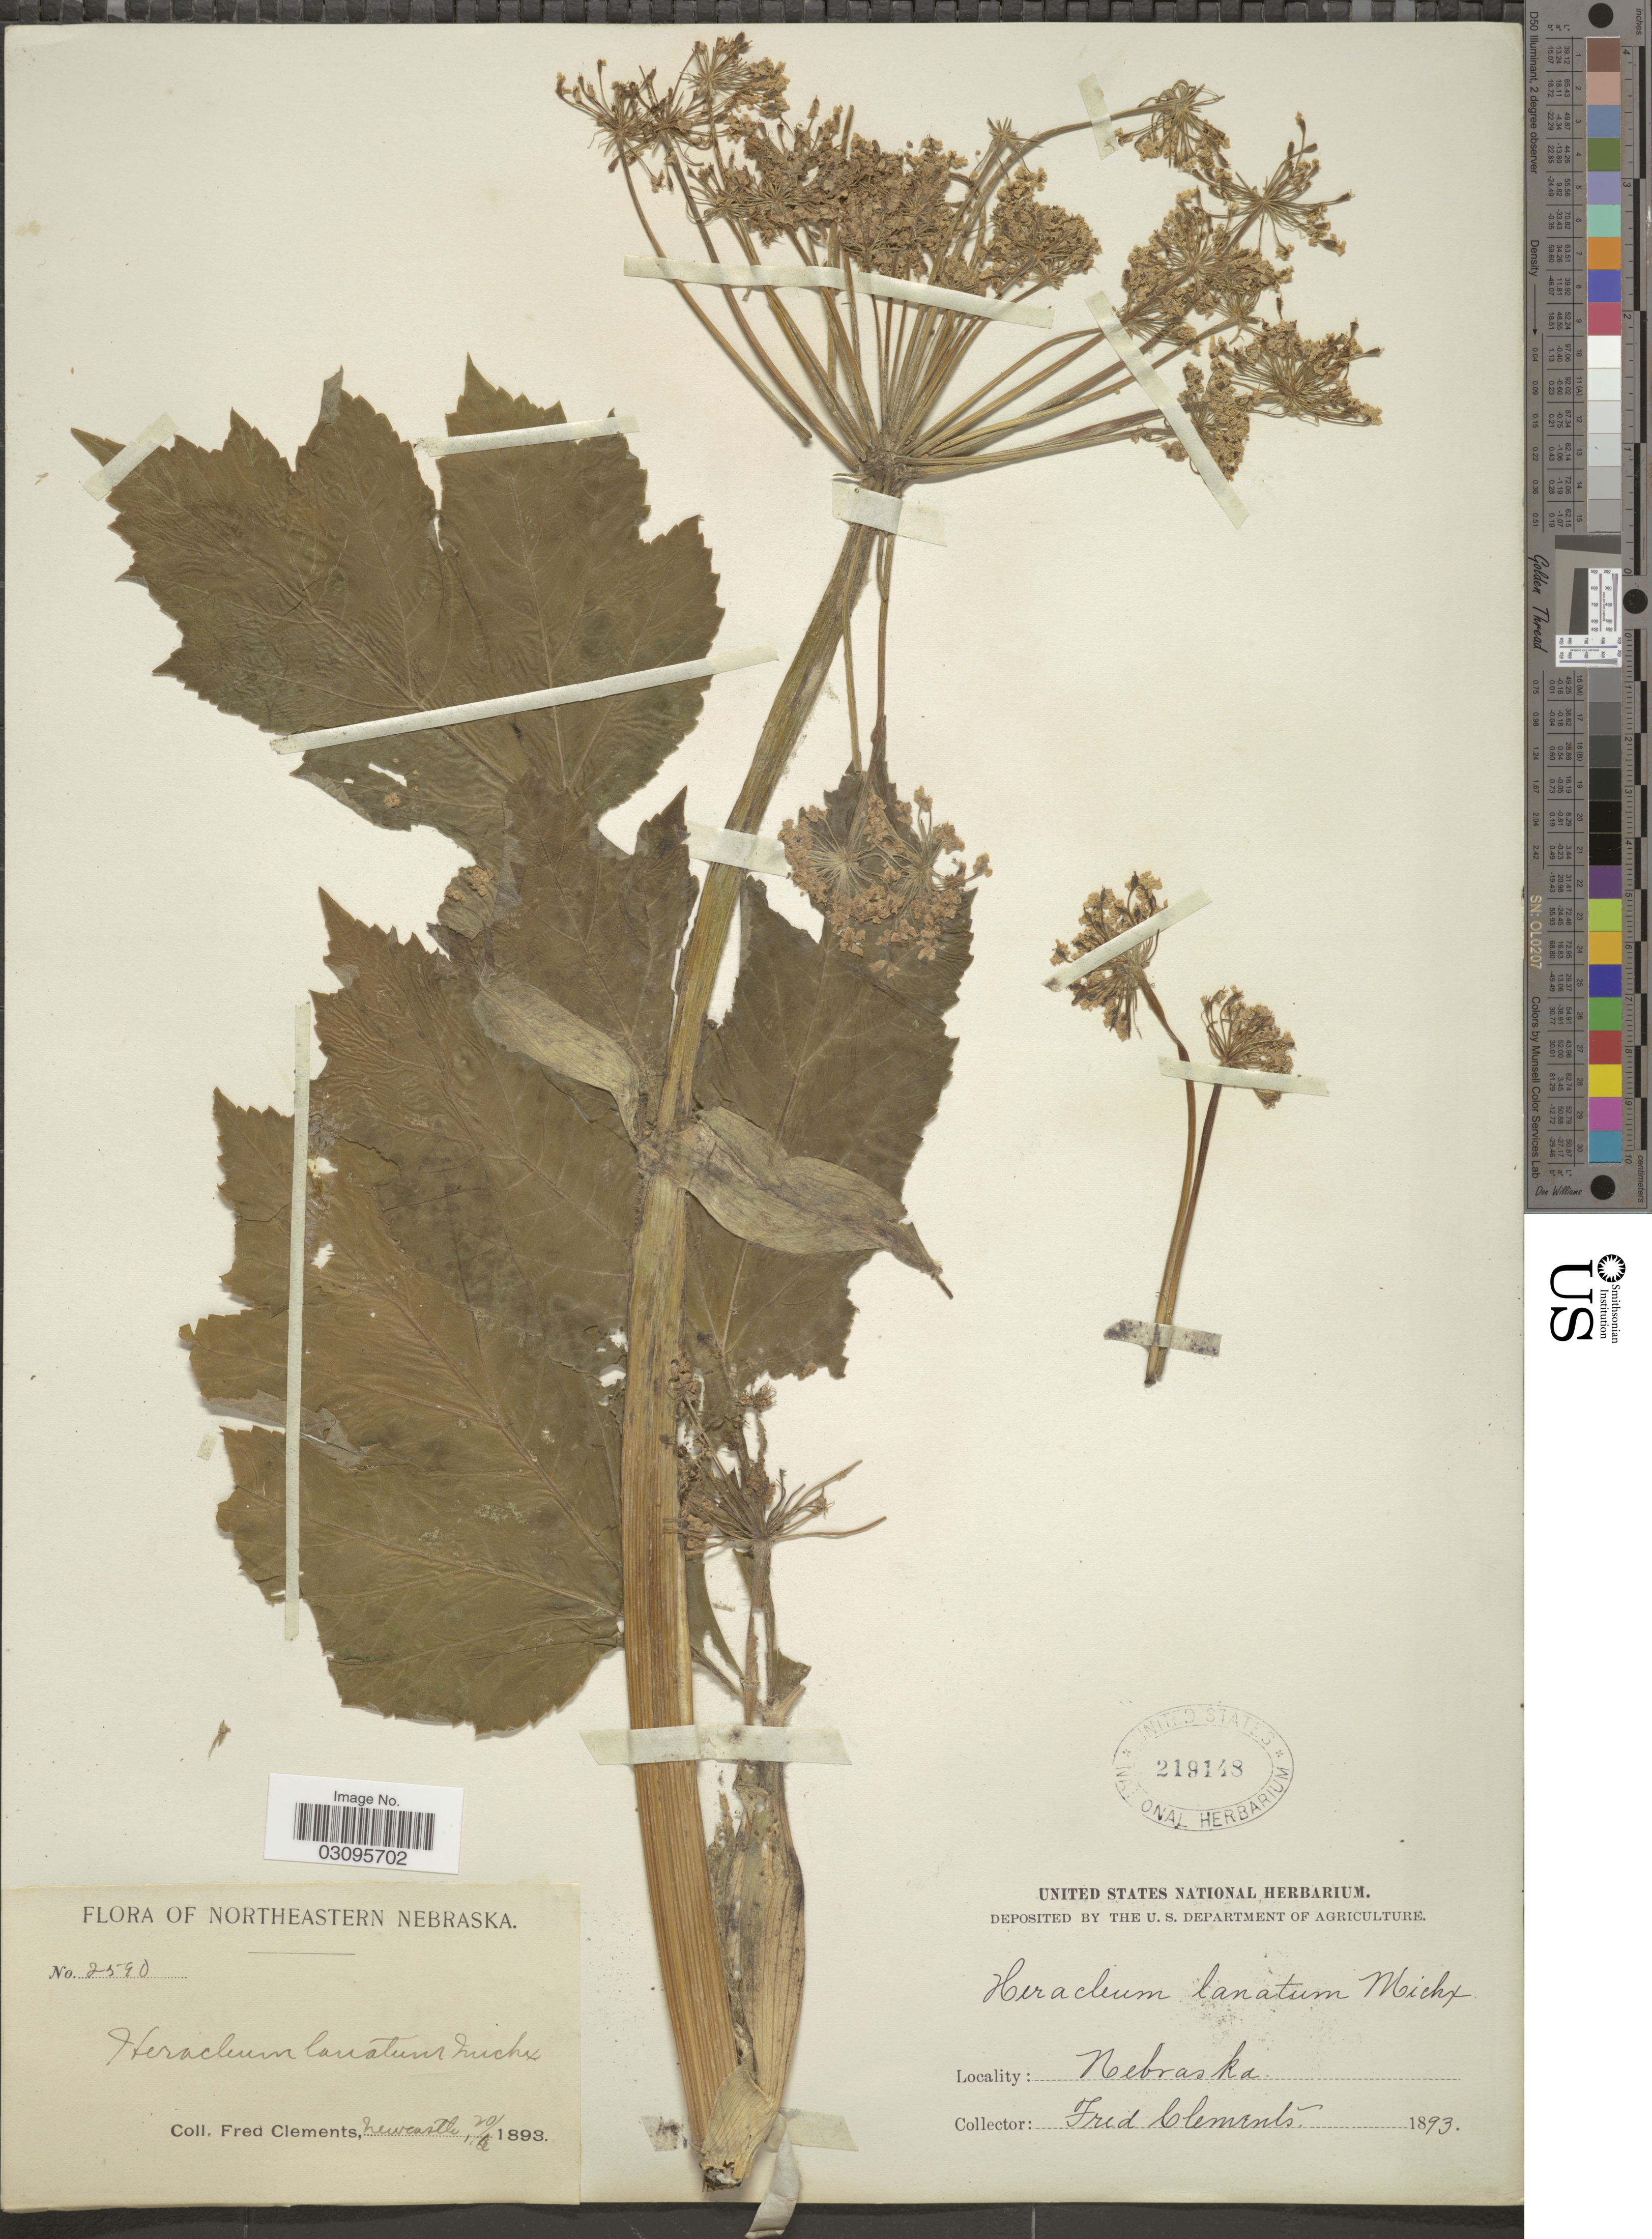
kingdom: Plantae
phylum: Tracheophyta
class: Magnoliopsida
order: Apiales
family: Apiaceae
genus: Heracleum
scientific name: Heracleum lanatum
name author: Michx.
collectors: F. Clements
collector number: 2590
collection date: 1893-02-20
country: United States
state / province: Nebraska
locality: Northeastern Nebraska, Newcastle.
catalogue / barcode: US 219148